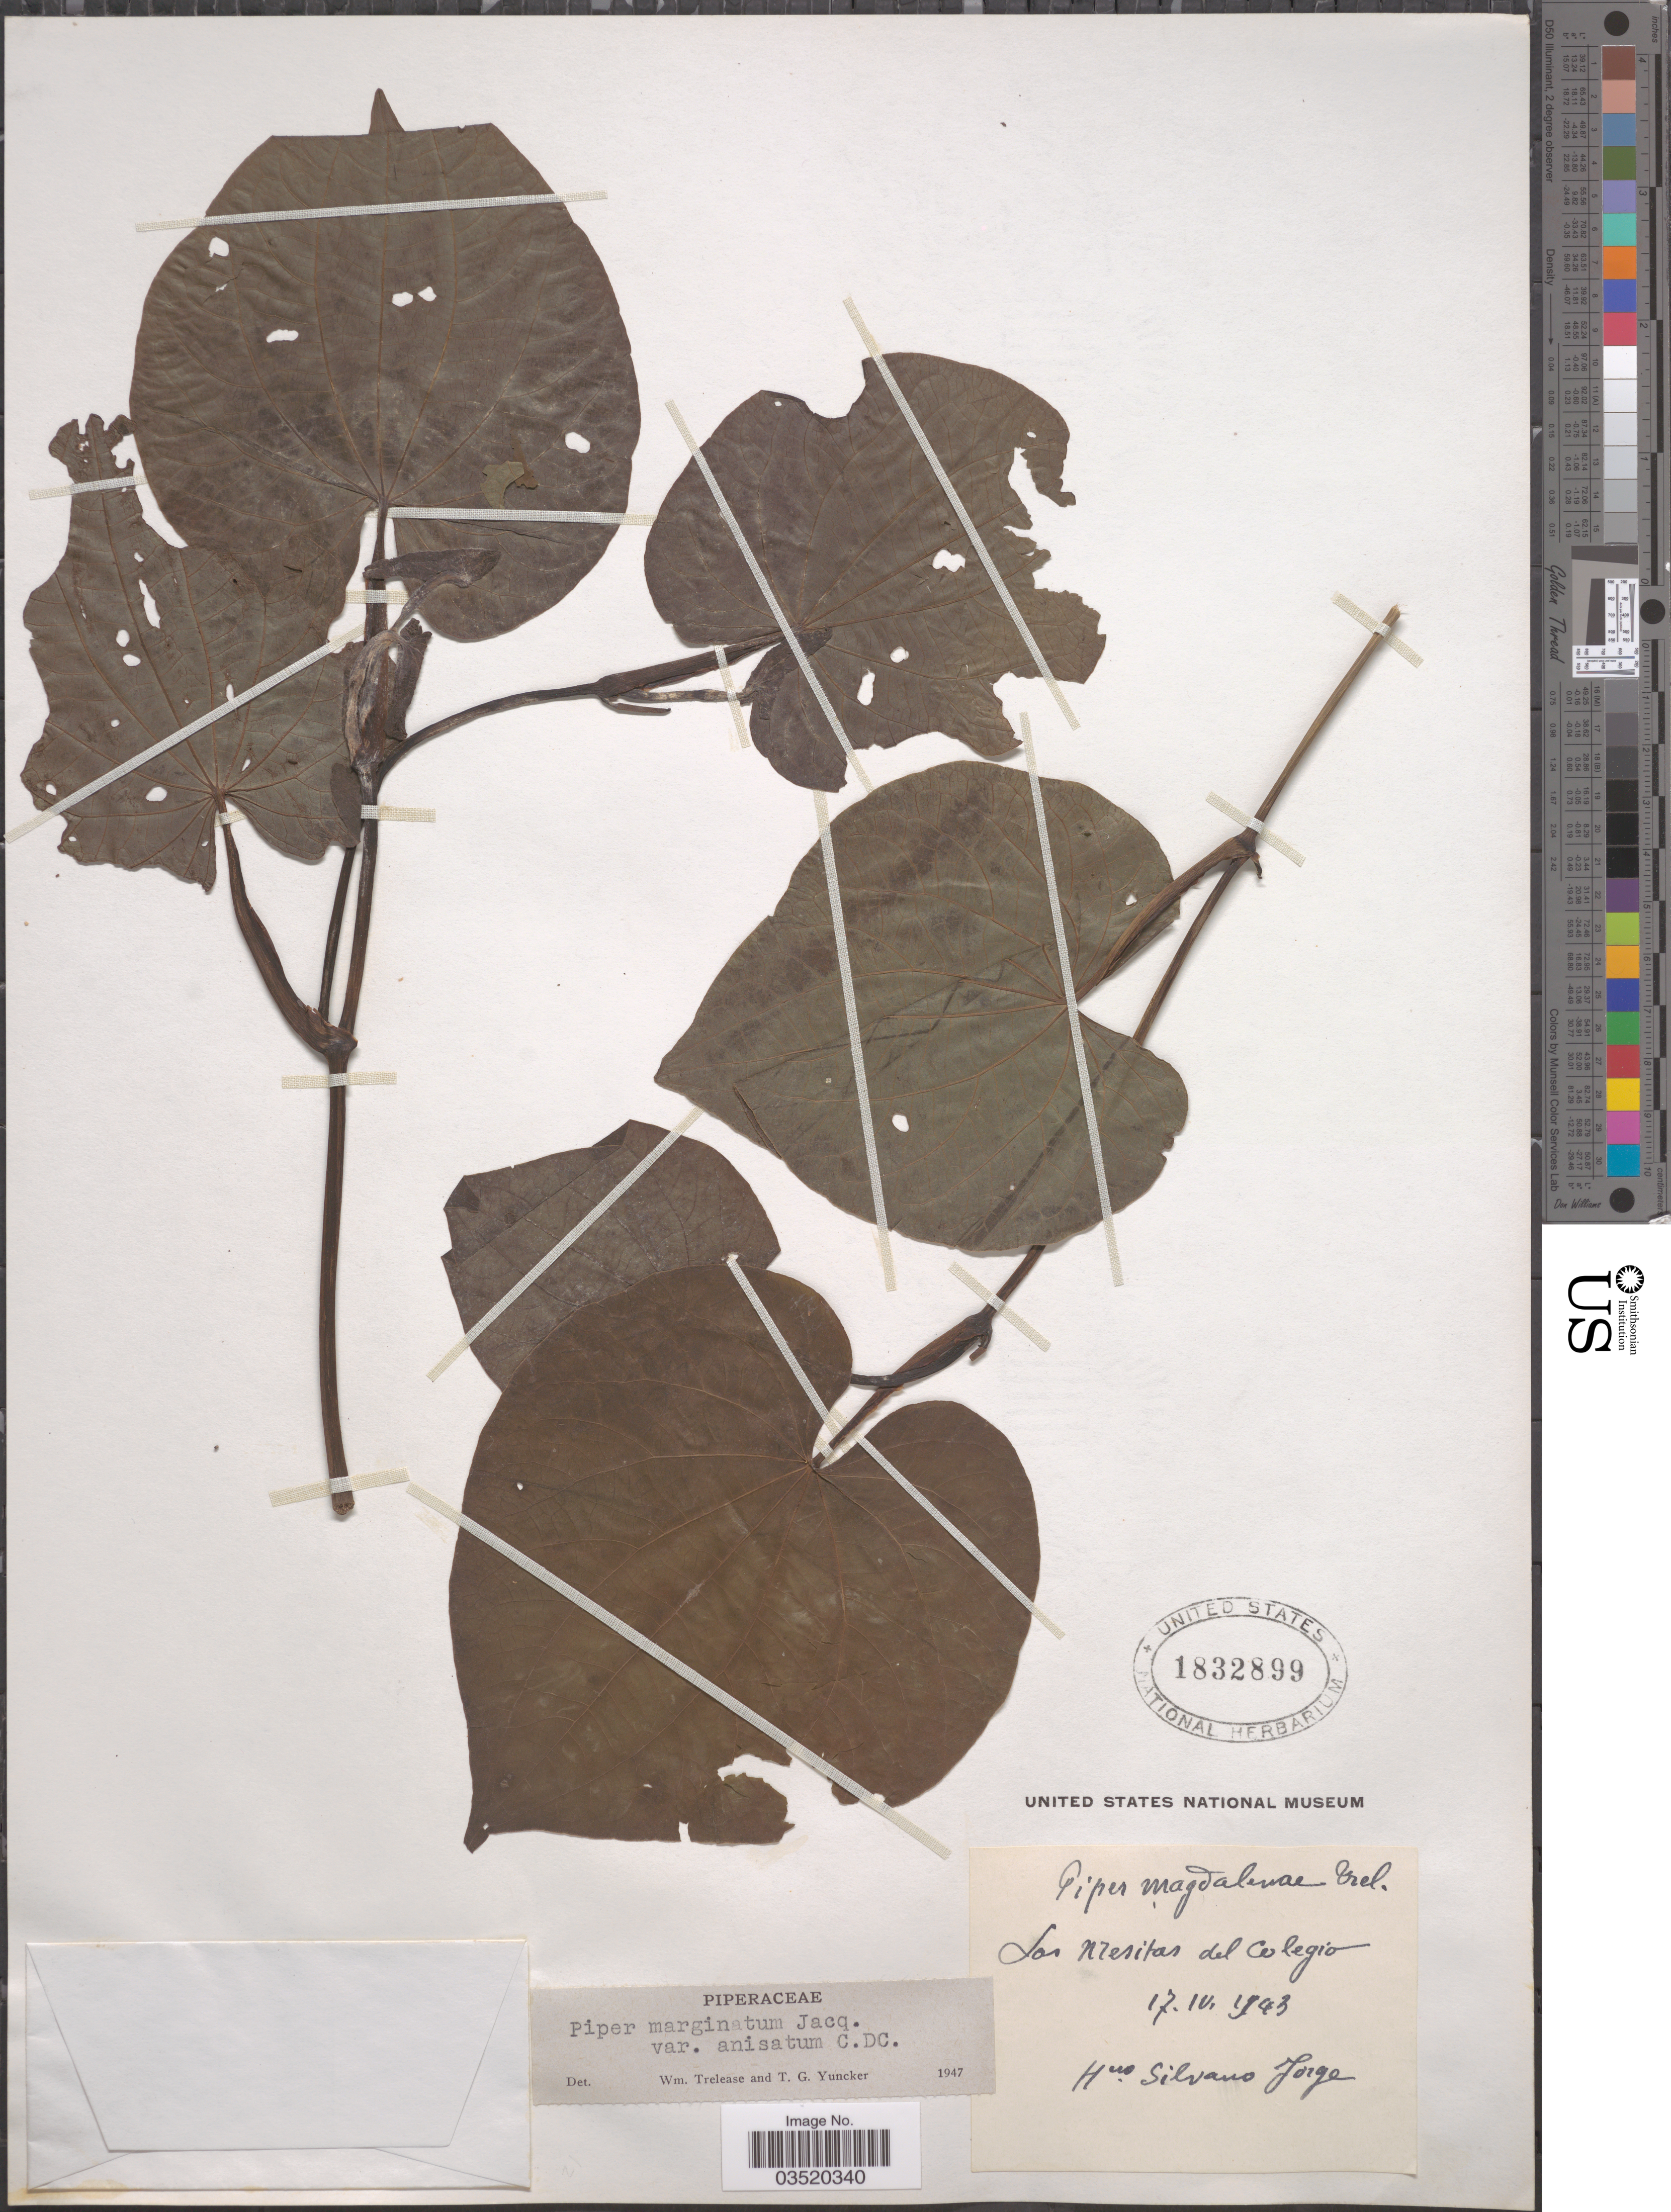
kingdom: Plantae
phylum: Tracheophyta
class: Magnoliopsida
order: Piperales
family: Piperaceae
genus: Piper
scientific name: Piper marginatum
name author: Jacq.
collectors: H. Jorge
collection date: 1943-04-17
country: Colombia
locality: Las Mesitas del Colegio.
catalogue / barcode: US 1832899